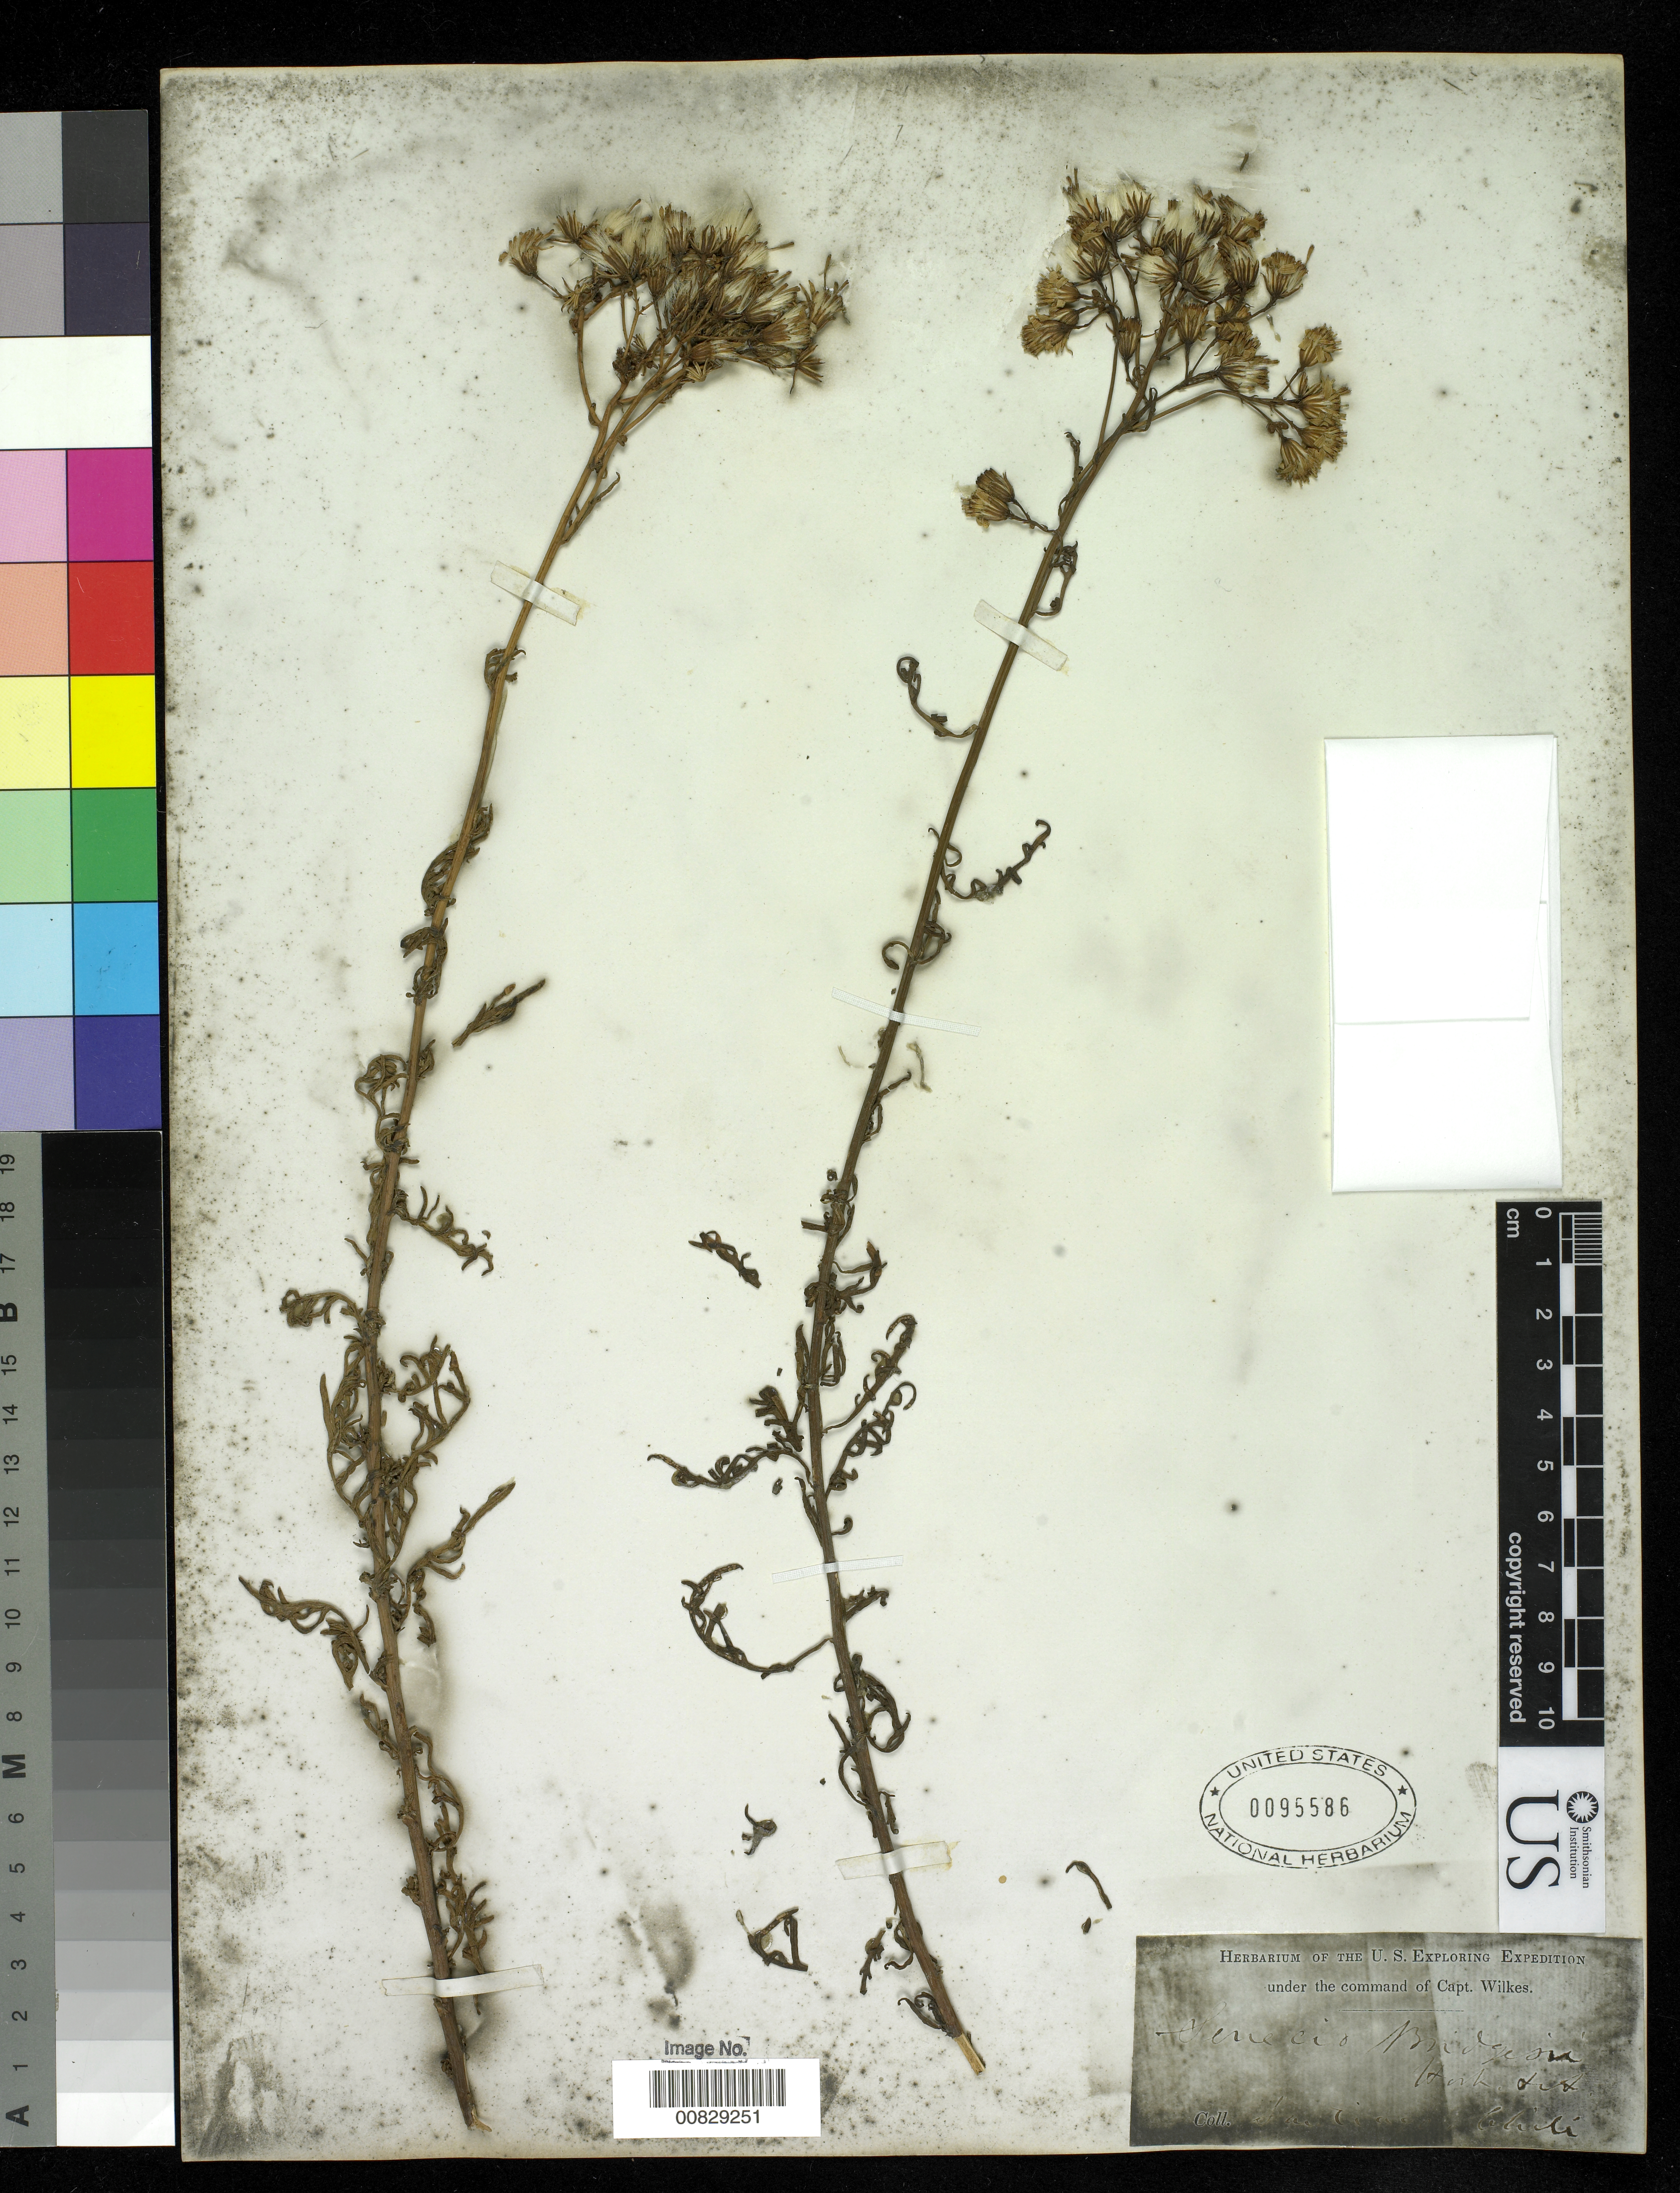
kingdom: Plantae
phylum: Tracheophyta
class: Magnoliopsida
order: Asterales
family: Asteraceae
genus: Senecio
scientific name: Senecio bridgesii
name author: Hook. & Arn.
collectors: Wilkes Explor. Exped.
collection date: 1838/1842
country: Chile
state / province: Región Metropolitana (RM)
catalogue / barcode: US 95586